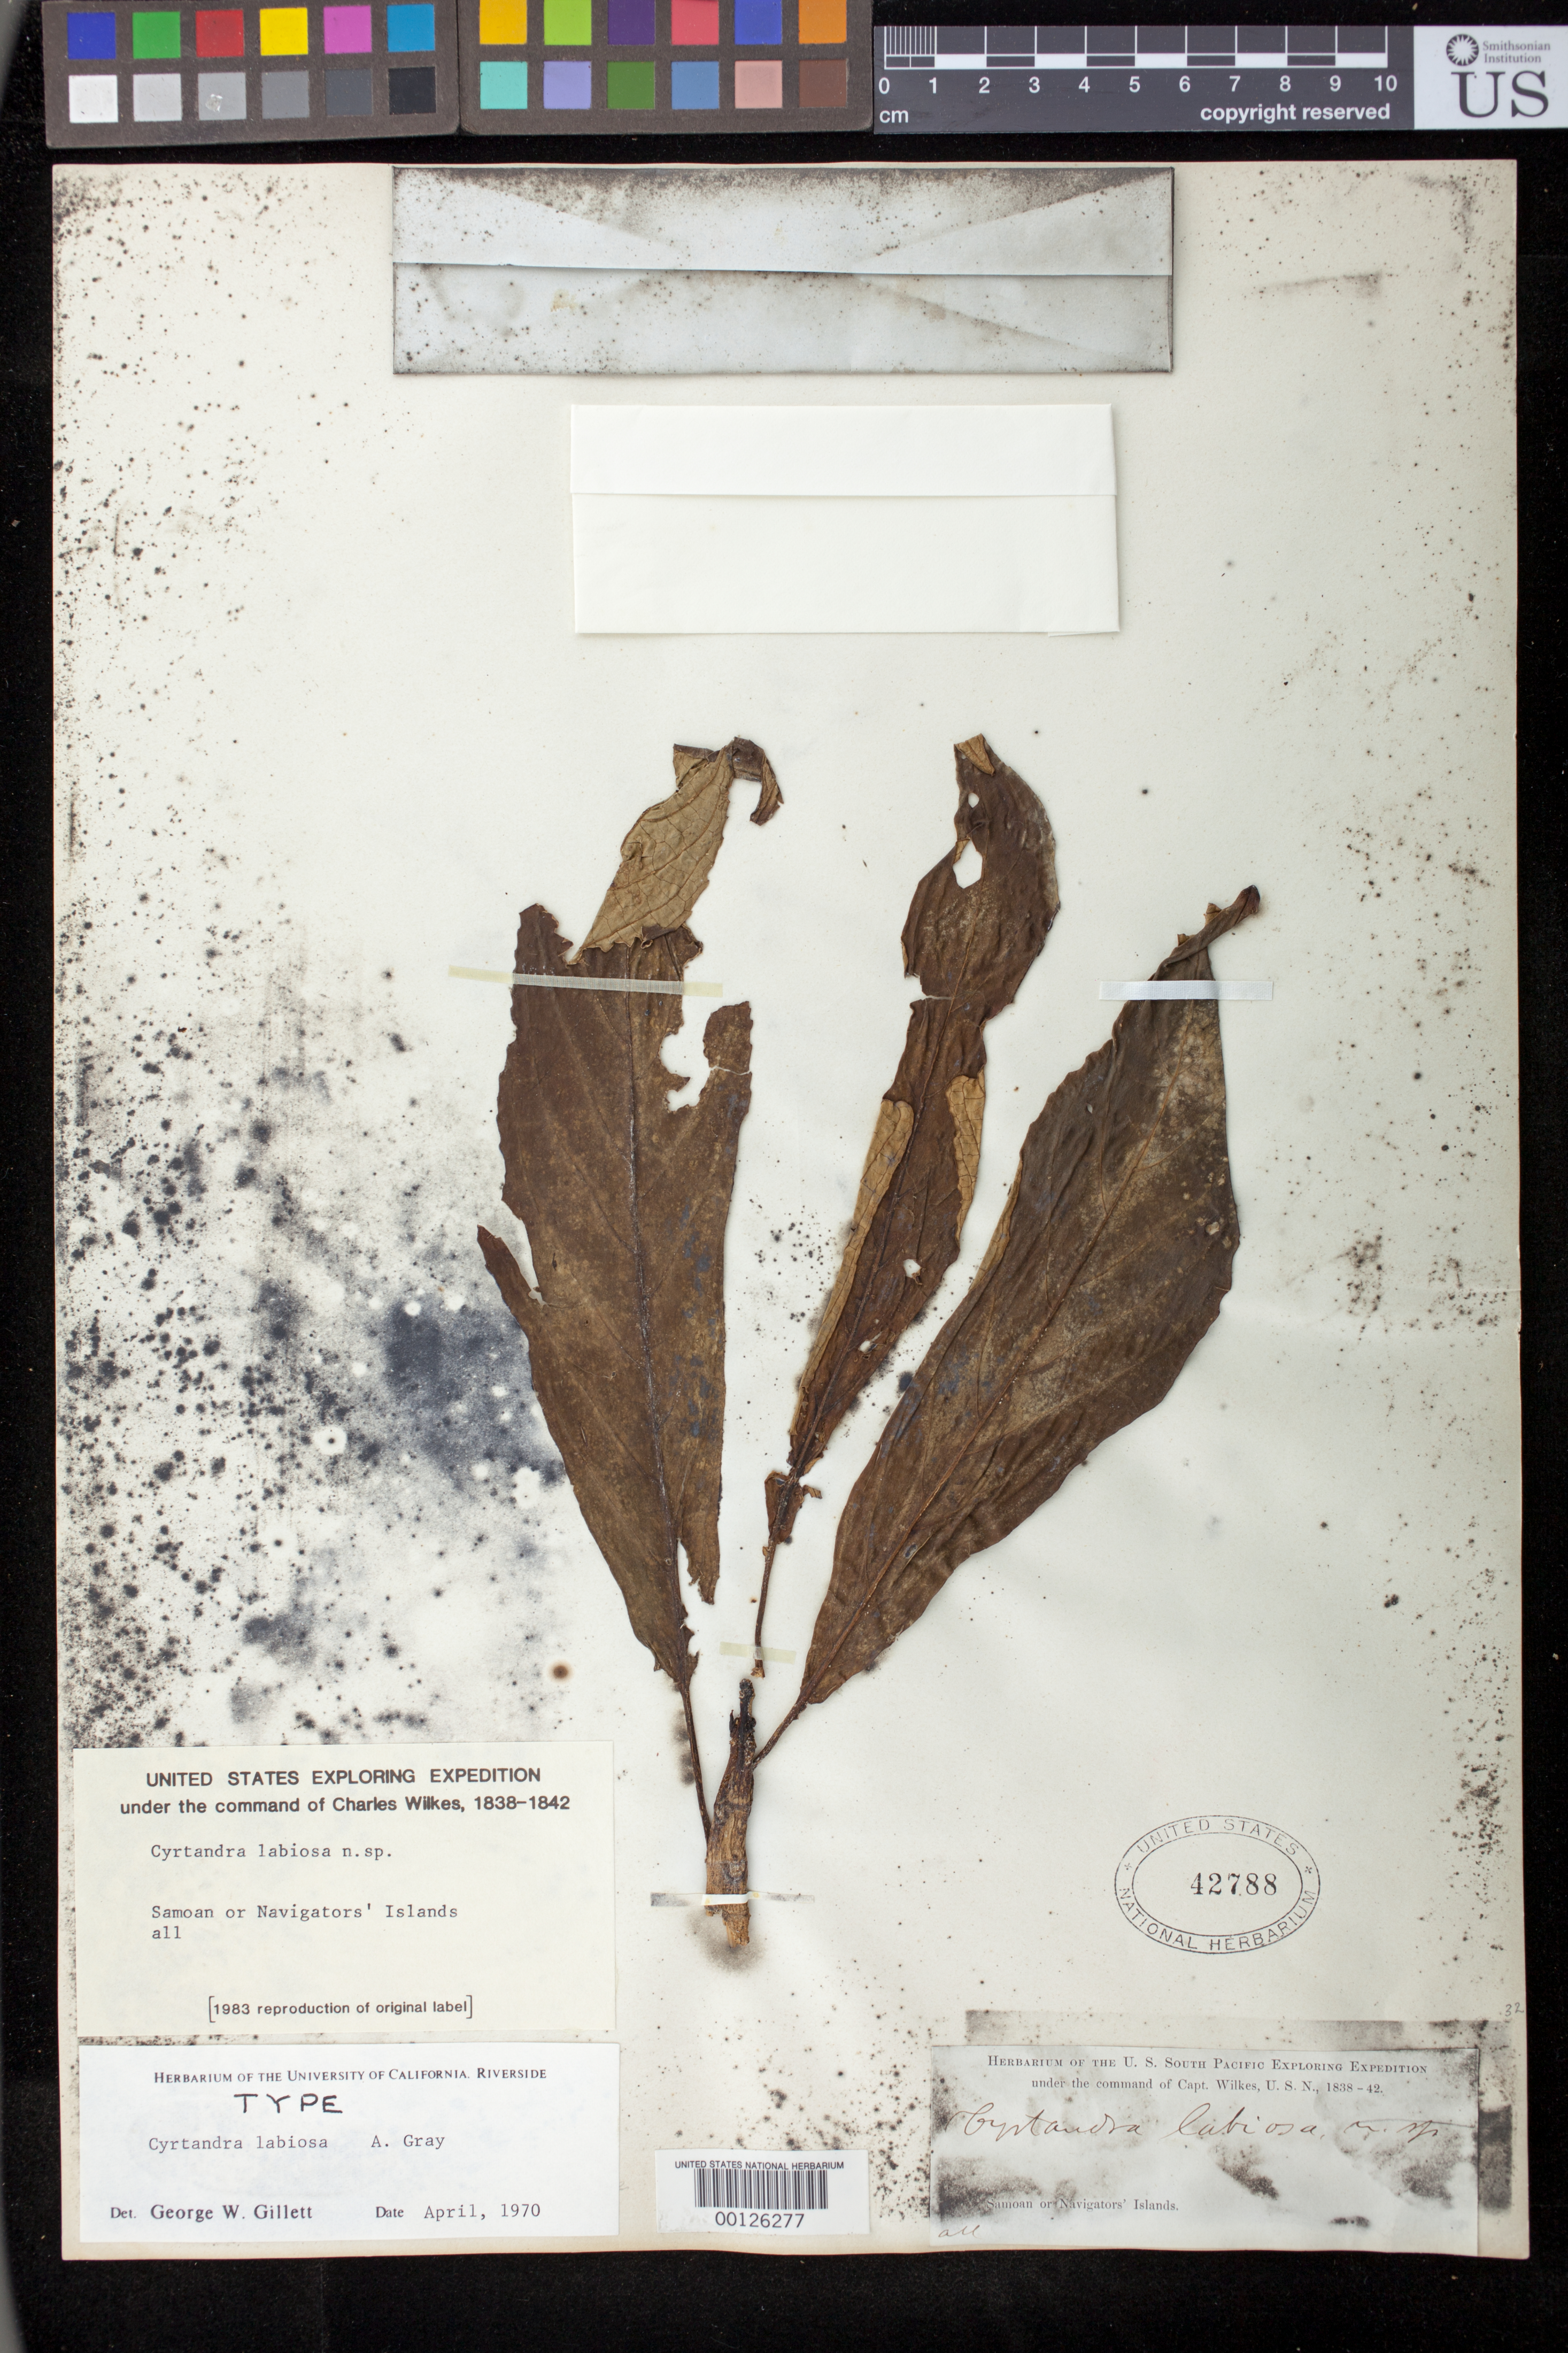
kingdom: Plantae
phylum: Tracheophyta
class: Magnoliopsida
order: Lamiales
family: Gesneriaceae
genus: Cyrtandra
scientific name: Cyrtandra labiosa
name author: A. Gray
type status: Holotype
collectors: Wilkes Explor. Exped.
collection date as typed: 1838 to -- --- 1842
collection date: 1838/1842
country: Samoa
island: Savai'i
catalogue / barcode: US 42788